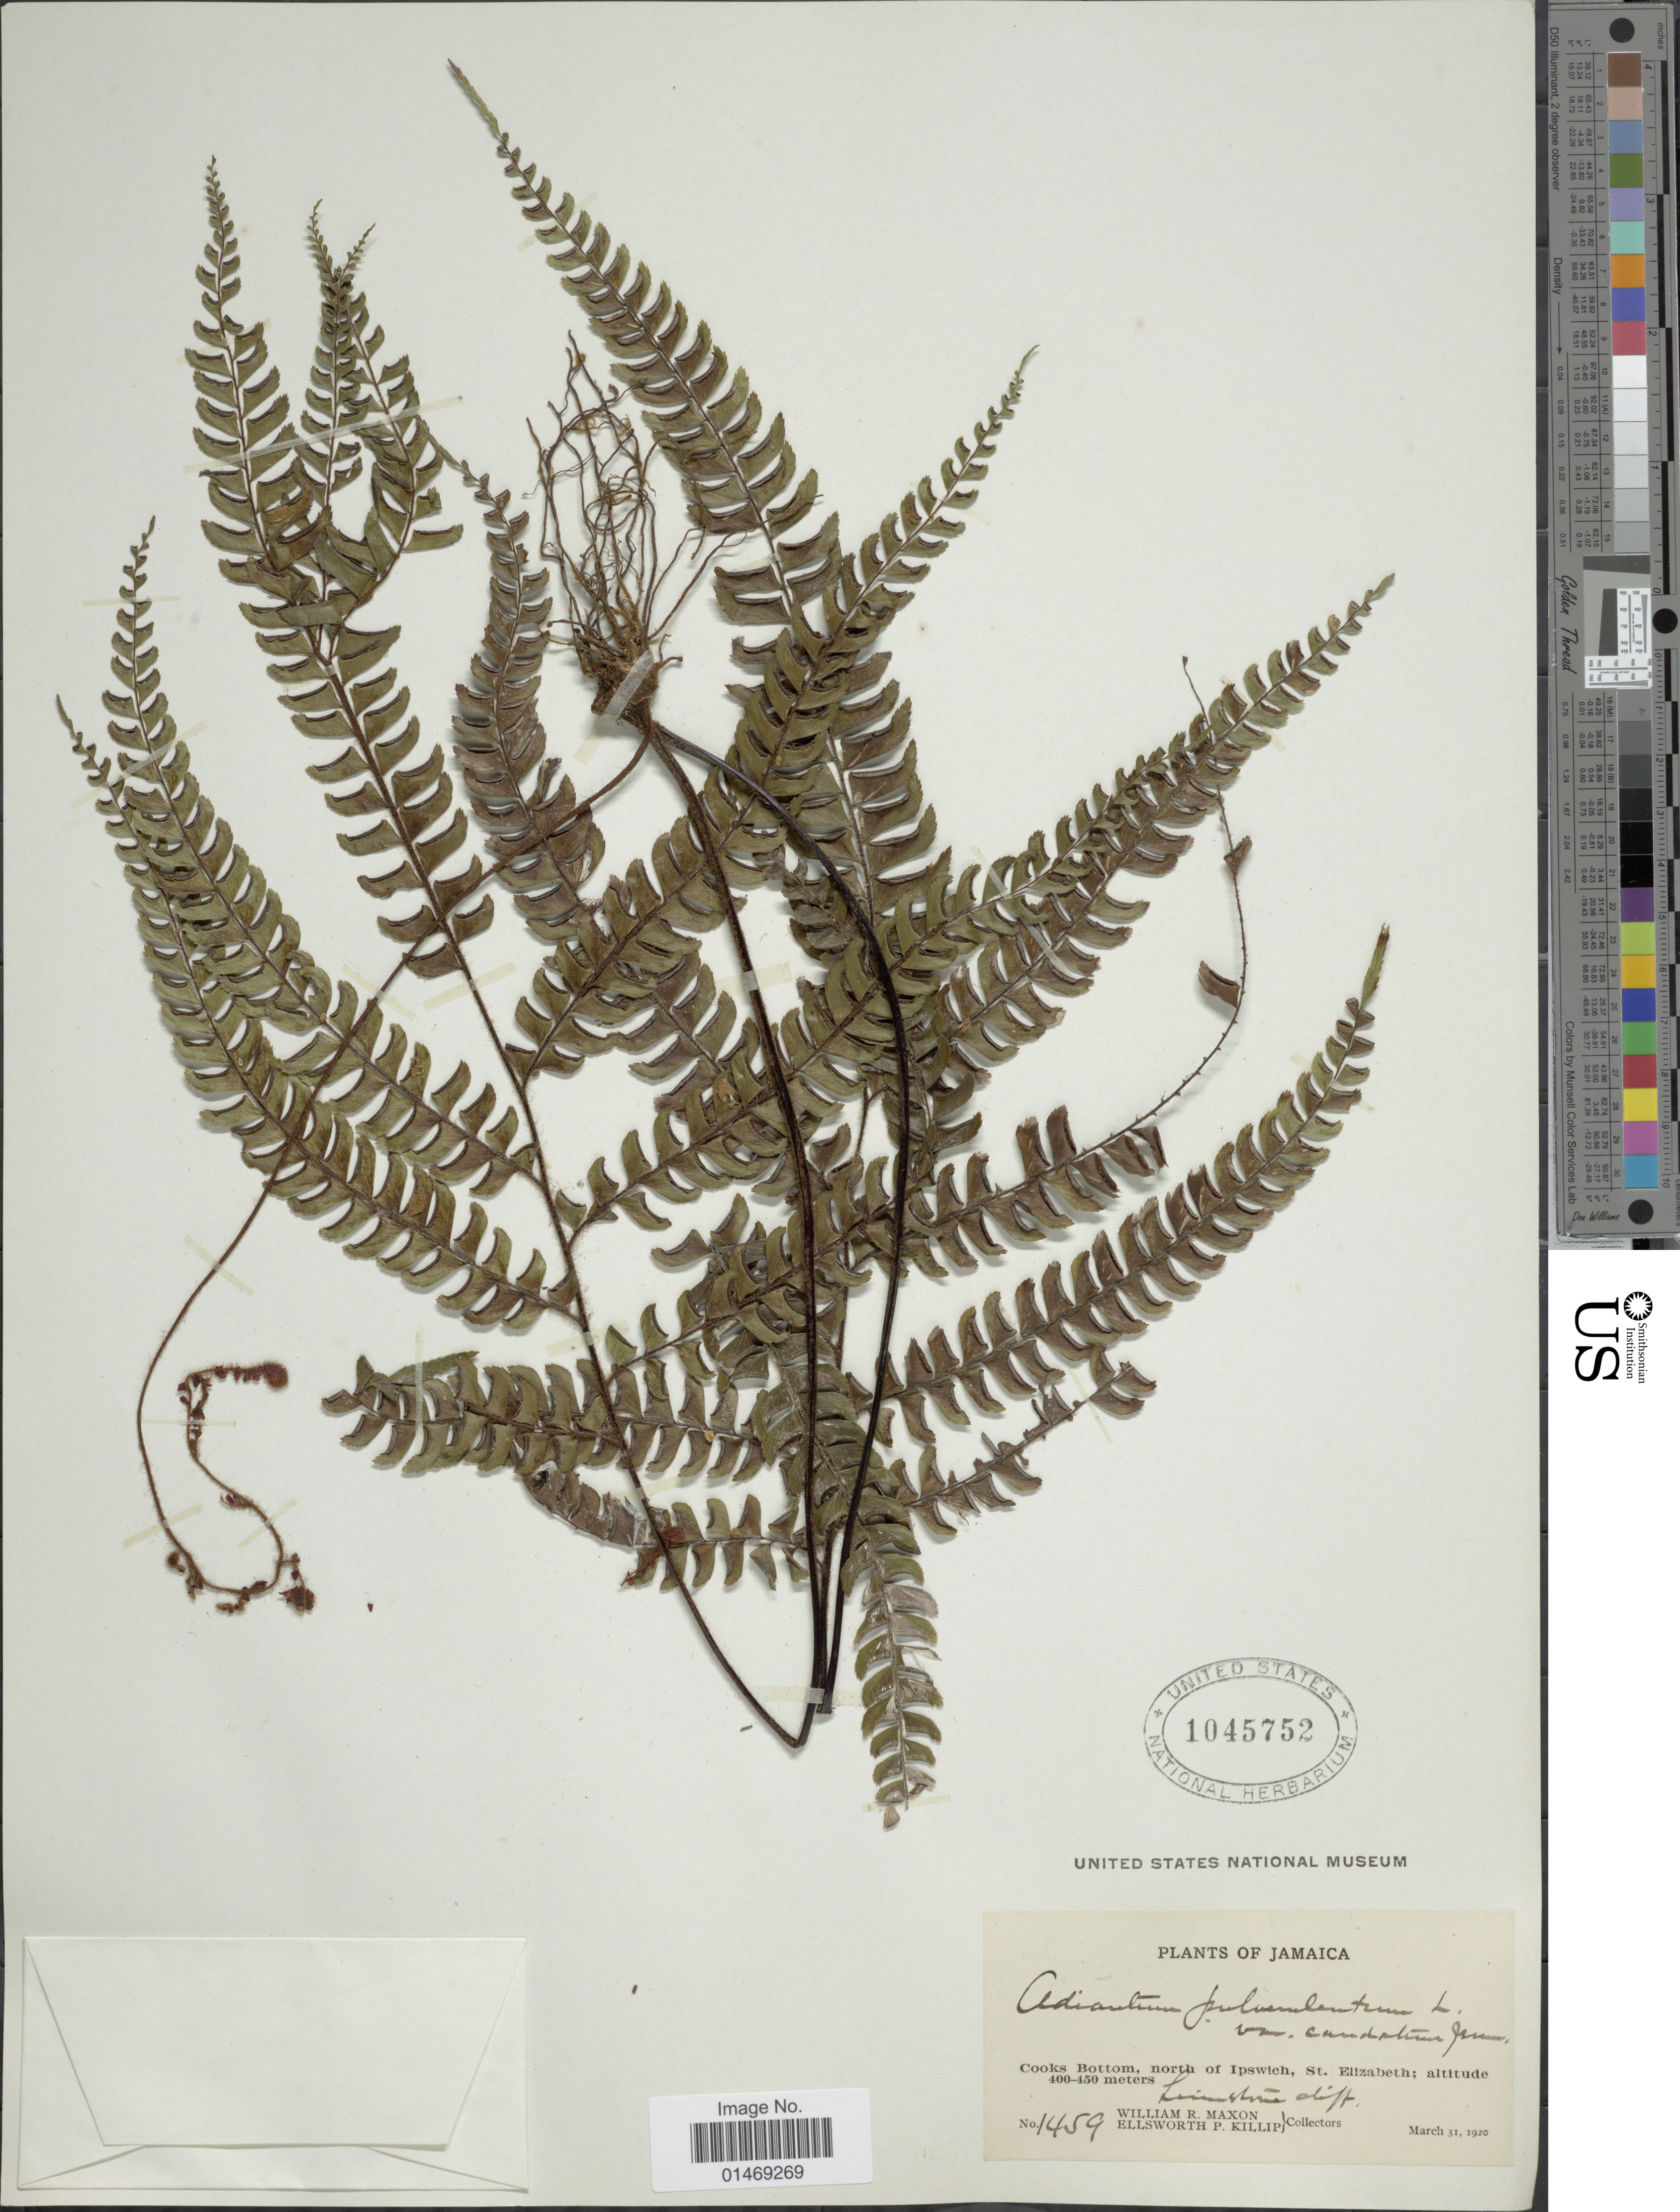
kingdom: Plantae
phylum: Tracheophyta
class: Polypodiopsida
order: Polypodiales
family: Pteridaceae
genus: Adiantum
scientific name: Adiantum pulverulentum var. caudatum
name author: Jenman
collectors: W. R. Maxon & E. P. Killip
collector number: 1459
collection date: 1920-03-31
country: Jamaica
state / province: Saint Elizabeth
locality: Cooks Bottom, north of Ipswich, St. Elizabeth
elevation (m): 400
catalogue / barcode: US 1045752